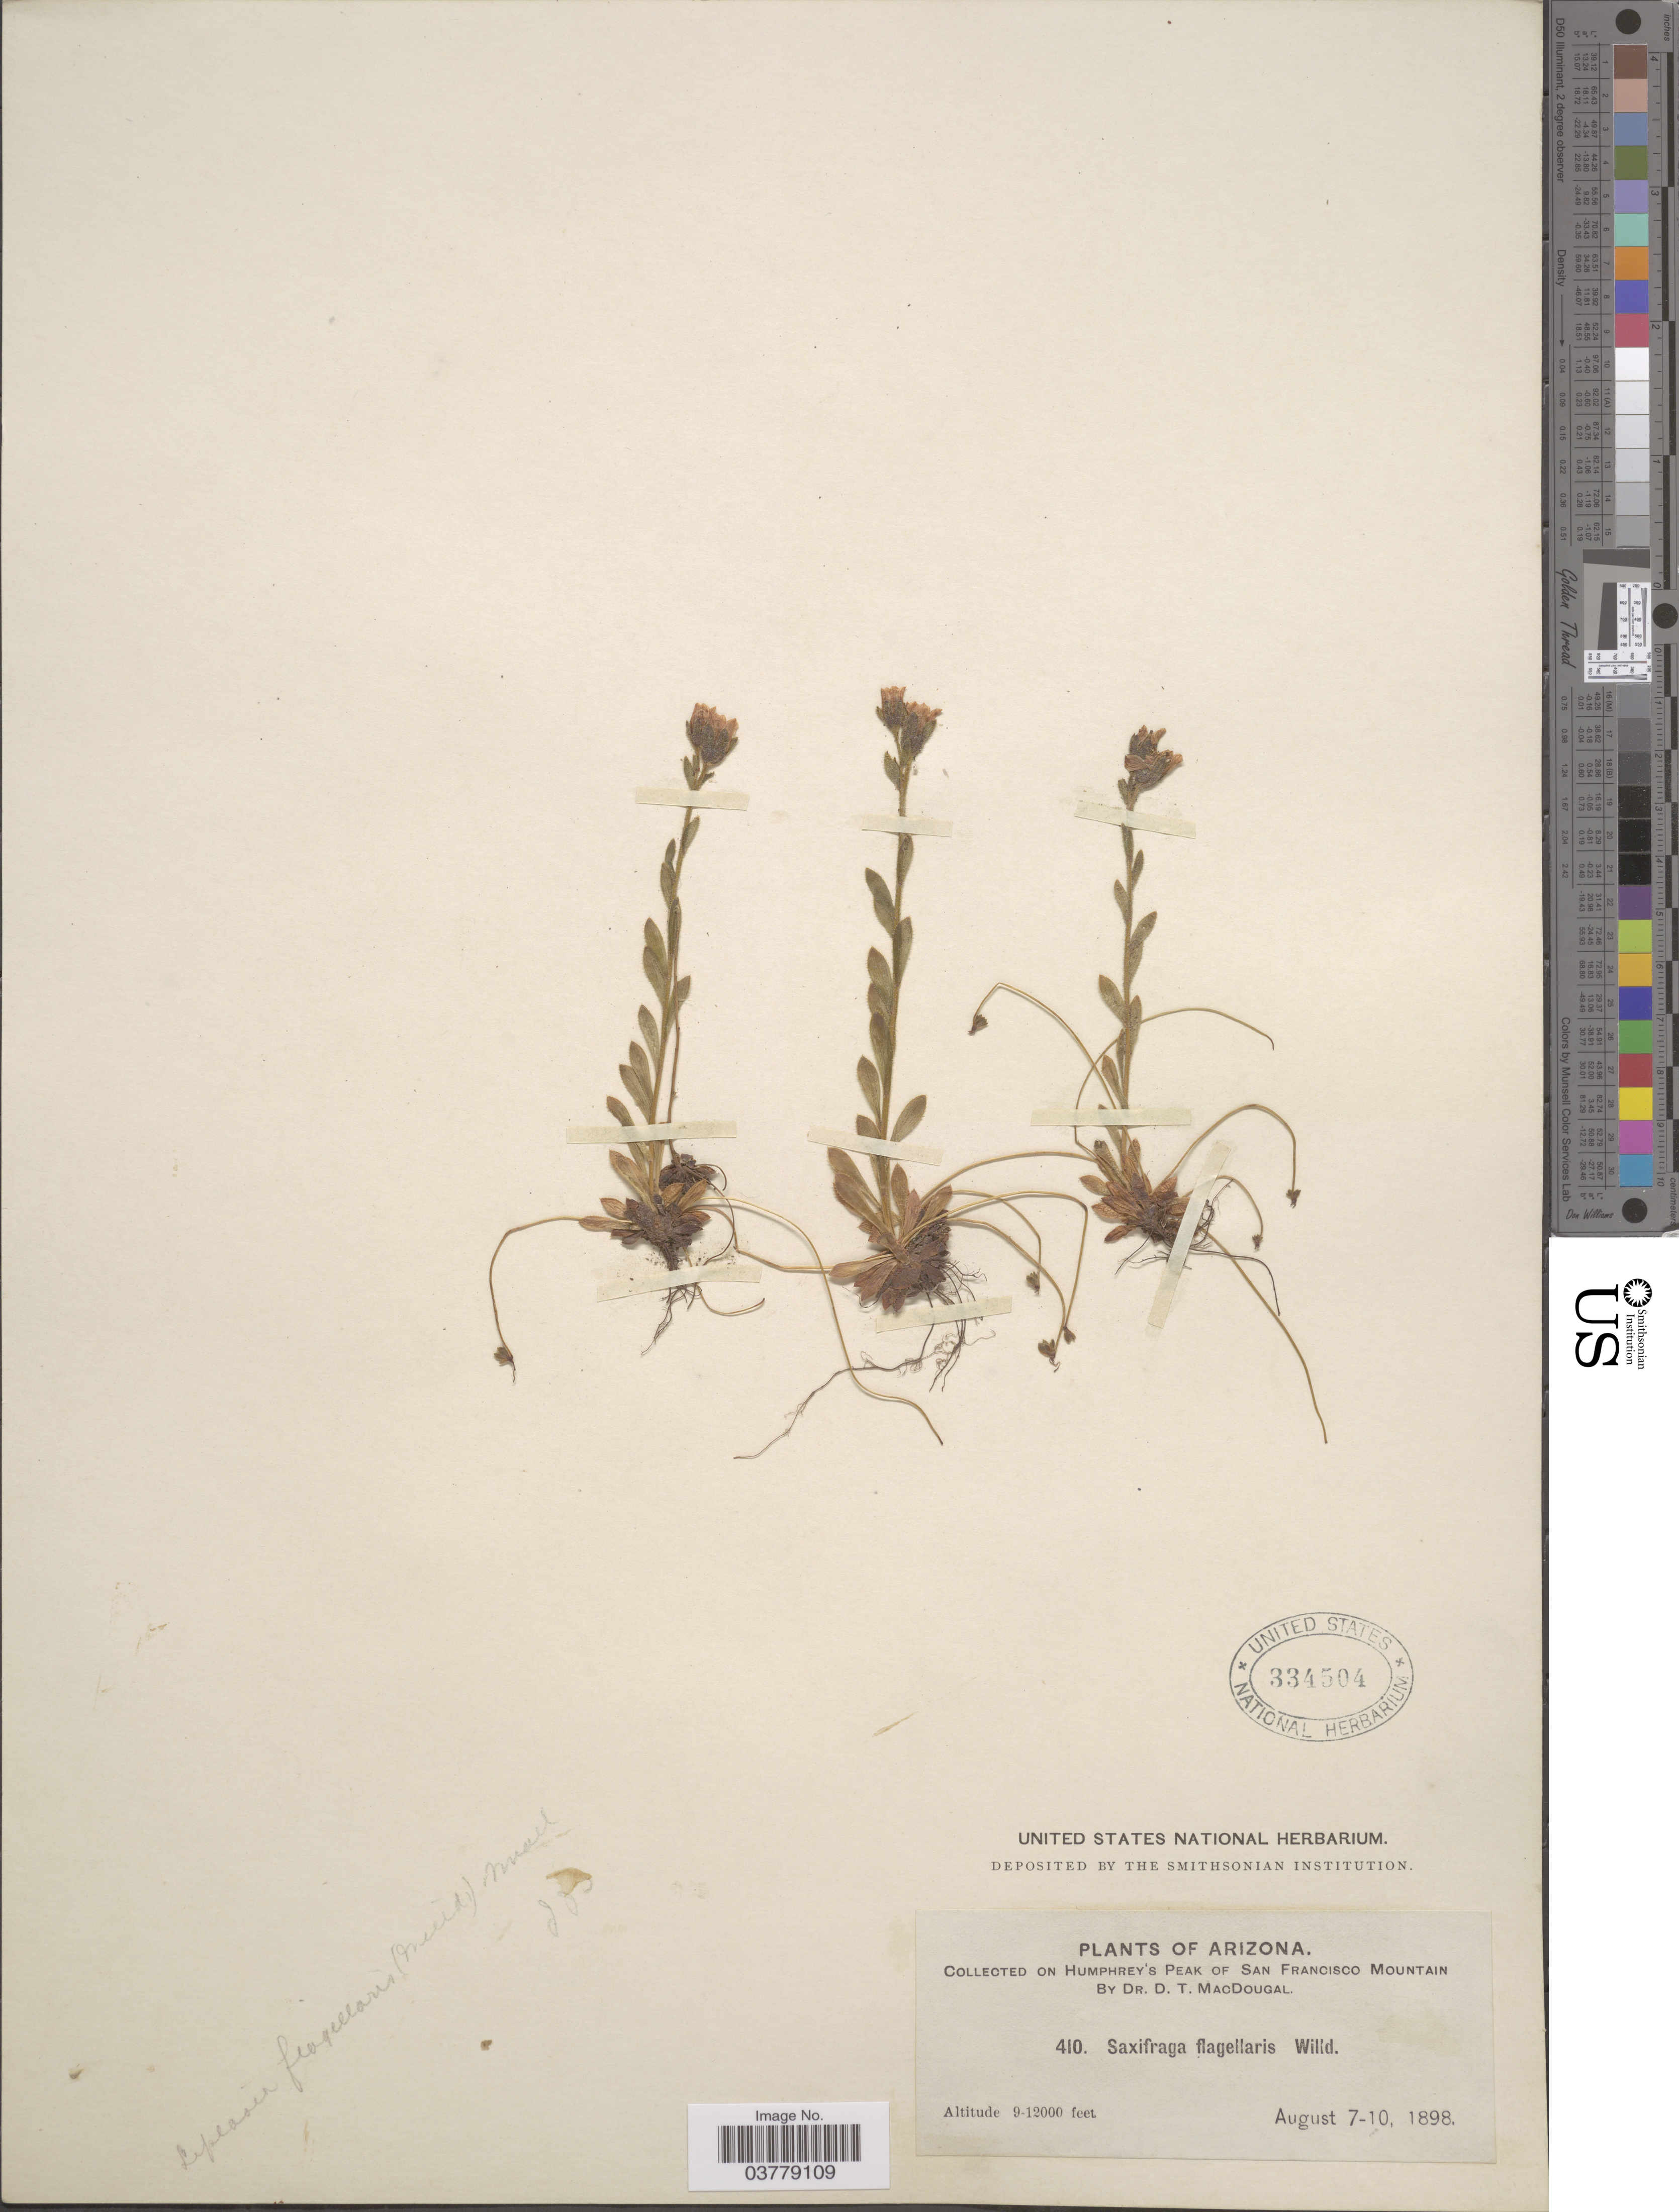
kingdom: Plantae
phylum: Tracheophyta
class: Magnoliopsida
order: Saxifragales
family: Saxifragaceae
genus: Saxifraga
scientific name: Saxifraga flagellaris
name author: Willd. ex Sternb.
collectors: D. T. MacDougal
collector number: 410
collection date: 1898-08-07/1898-08-10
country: United States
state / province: Arizona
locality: On Humphrey's Peak of San Francisco Mountain.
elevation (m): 2743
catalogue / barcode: US 334504